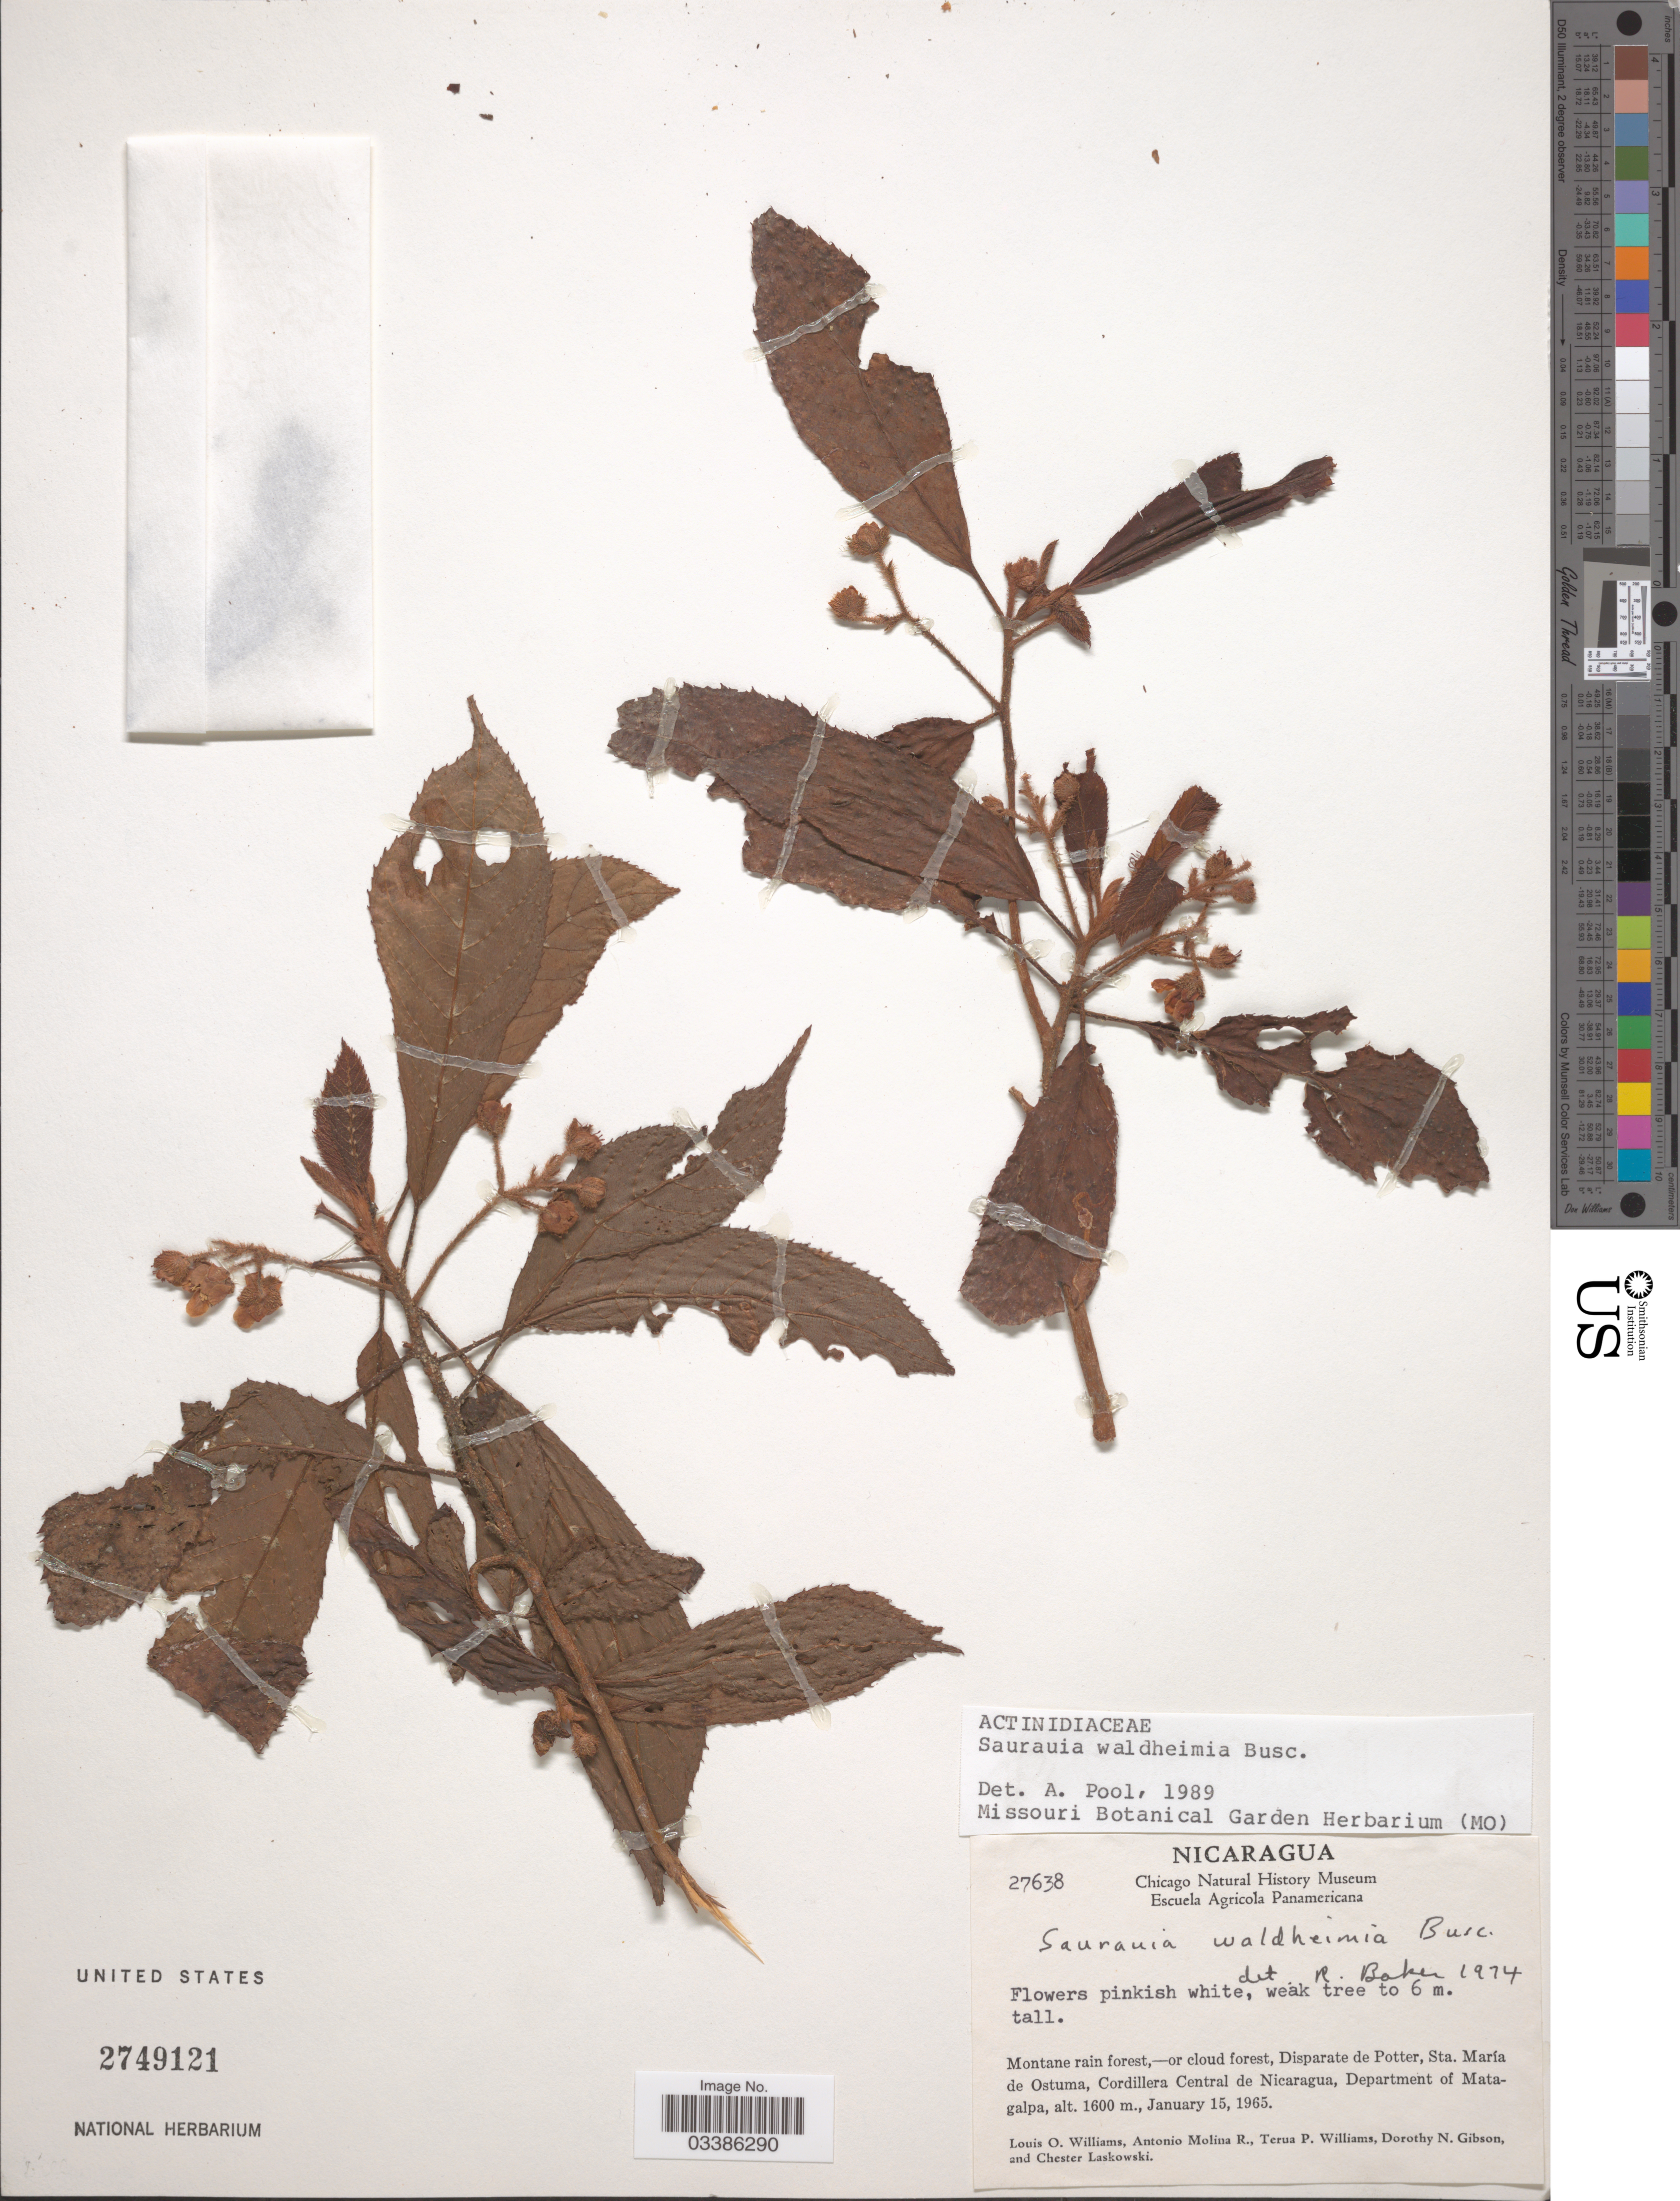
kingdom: Plantae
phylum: Tracheophyta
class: Magnoliopsida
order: Ericales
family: Actinidiaceae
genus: Saurauia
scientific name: Saurauia waldheimii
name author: Buscal.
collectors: L. O. Williams, A. Molina R., T. Williams, D. N. Gibson & C. Laskowski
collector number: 27638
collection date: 1965-01-15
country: Nicaragua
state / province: Matagalpa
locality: Montane rain forest, - or cloud forest, Disparate de Potter, Sta. María de Ostuma, Cordillera Central de Nicaragua, Department of Matagalpa.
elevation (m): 1600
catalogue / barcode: US 2749121